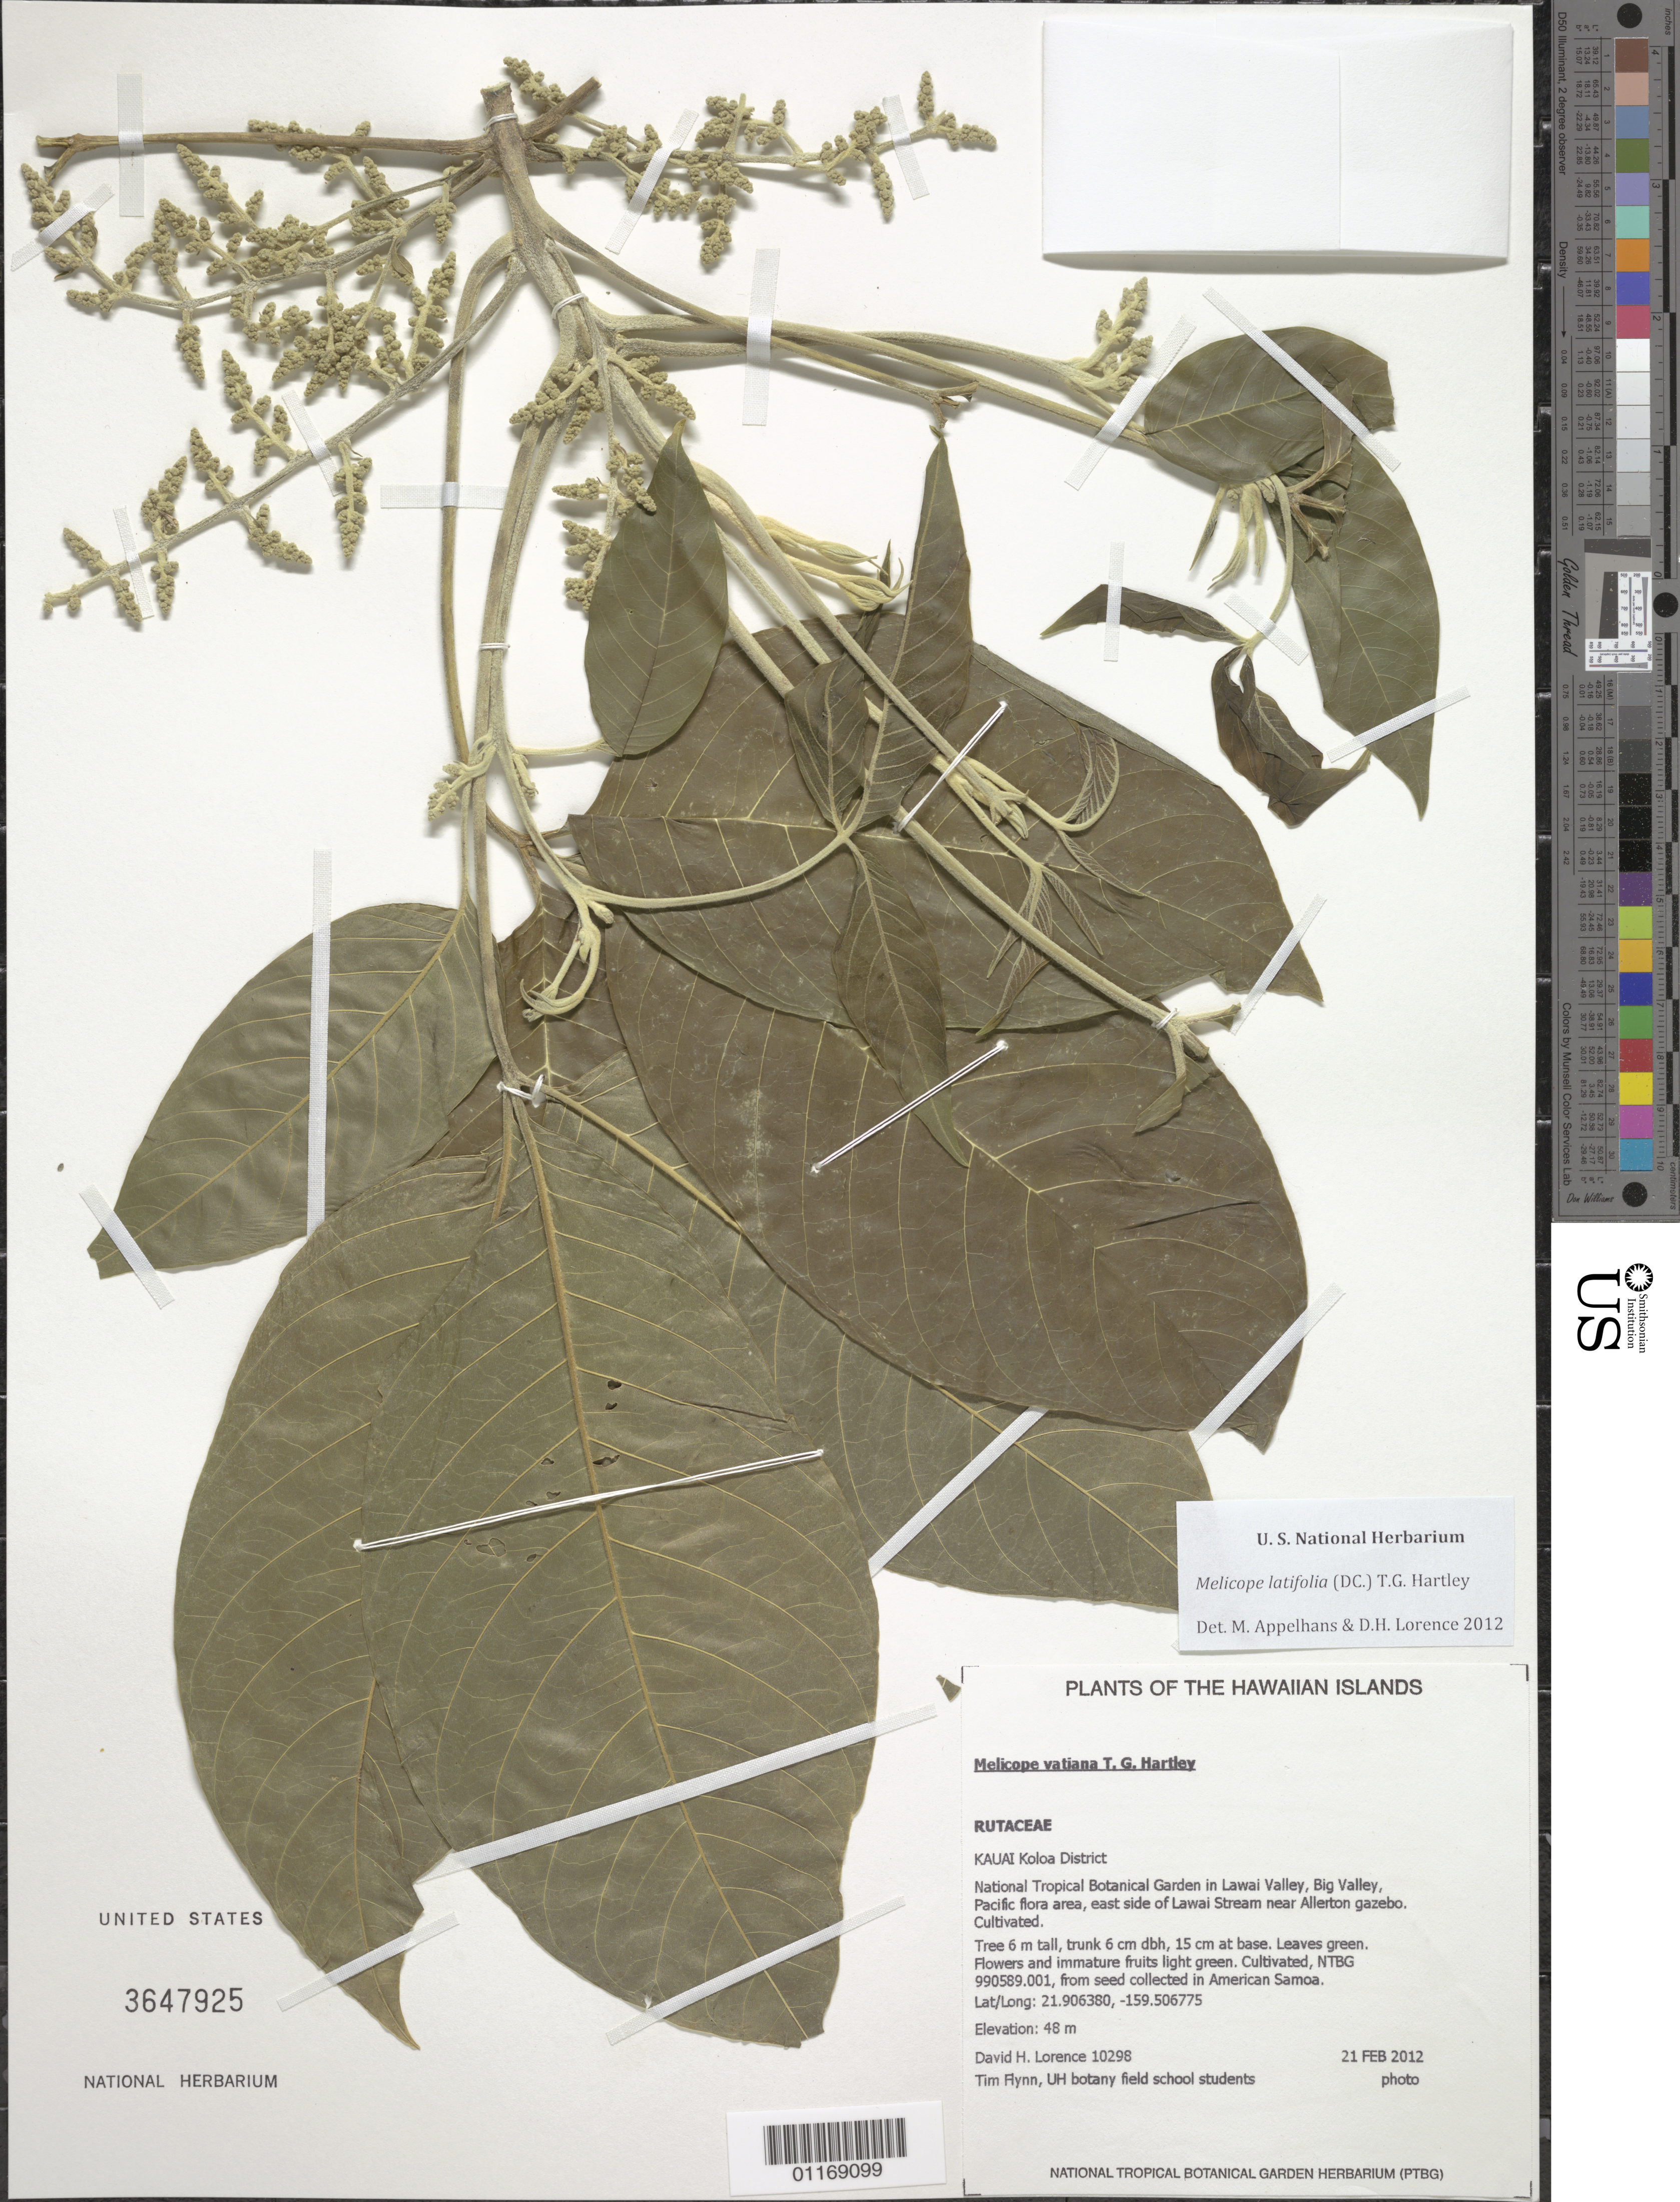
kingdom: Plantae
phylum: Tracheophyta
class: Magnoliopsida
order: Sapindales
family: Rutaceae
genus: Melicope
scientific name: Melicope latifolia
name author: (DC.) T.G. Hartley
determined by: Appelhans, M.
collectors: D. Lorence & T. W. Flynn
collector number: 10298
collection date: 2012-02-21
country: United States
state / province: Hawaii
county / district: Kauai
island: Kaua'i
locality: National Tropical Botanical Garden in Lawai Valley, Big Valley, Pacific flora area, east side of Lawai Stream near Allerton gazebo.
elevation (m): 48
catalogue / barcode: US 3647925